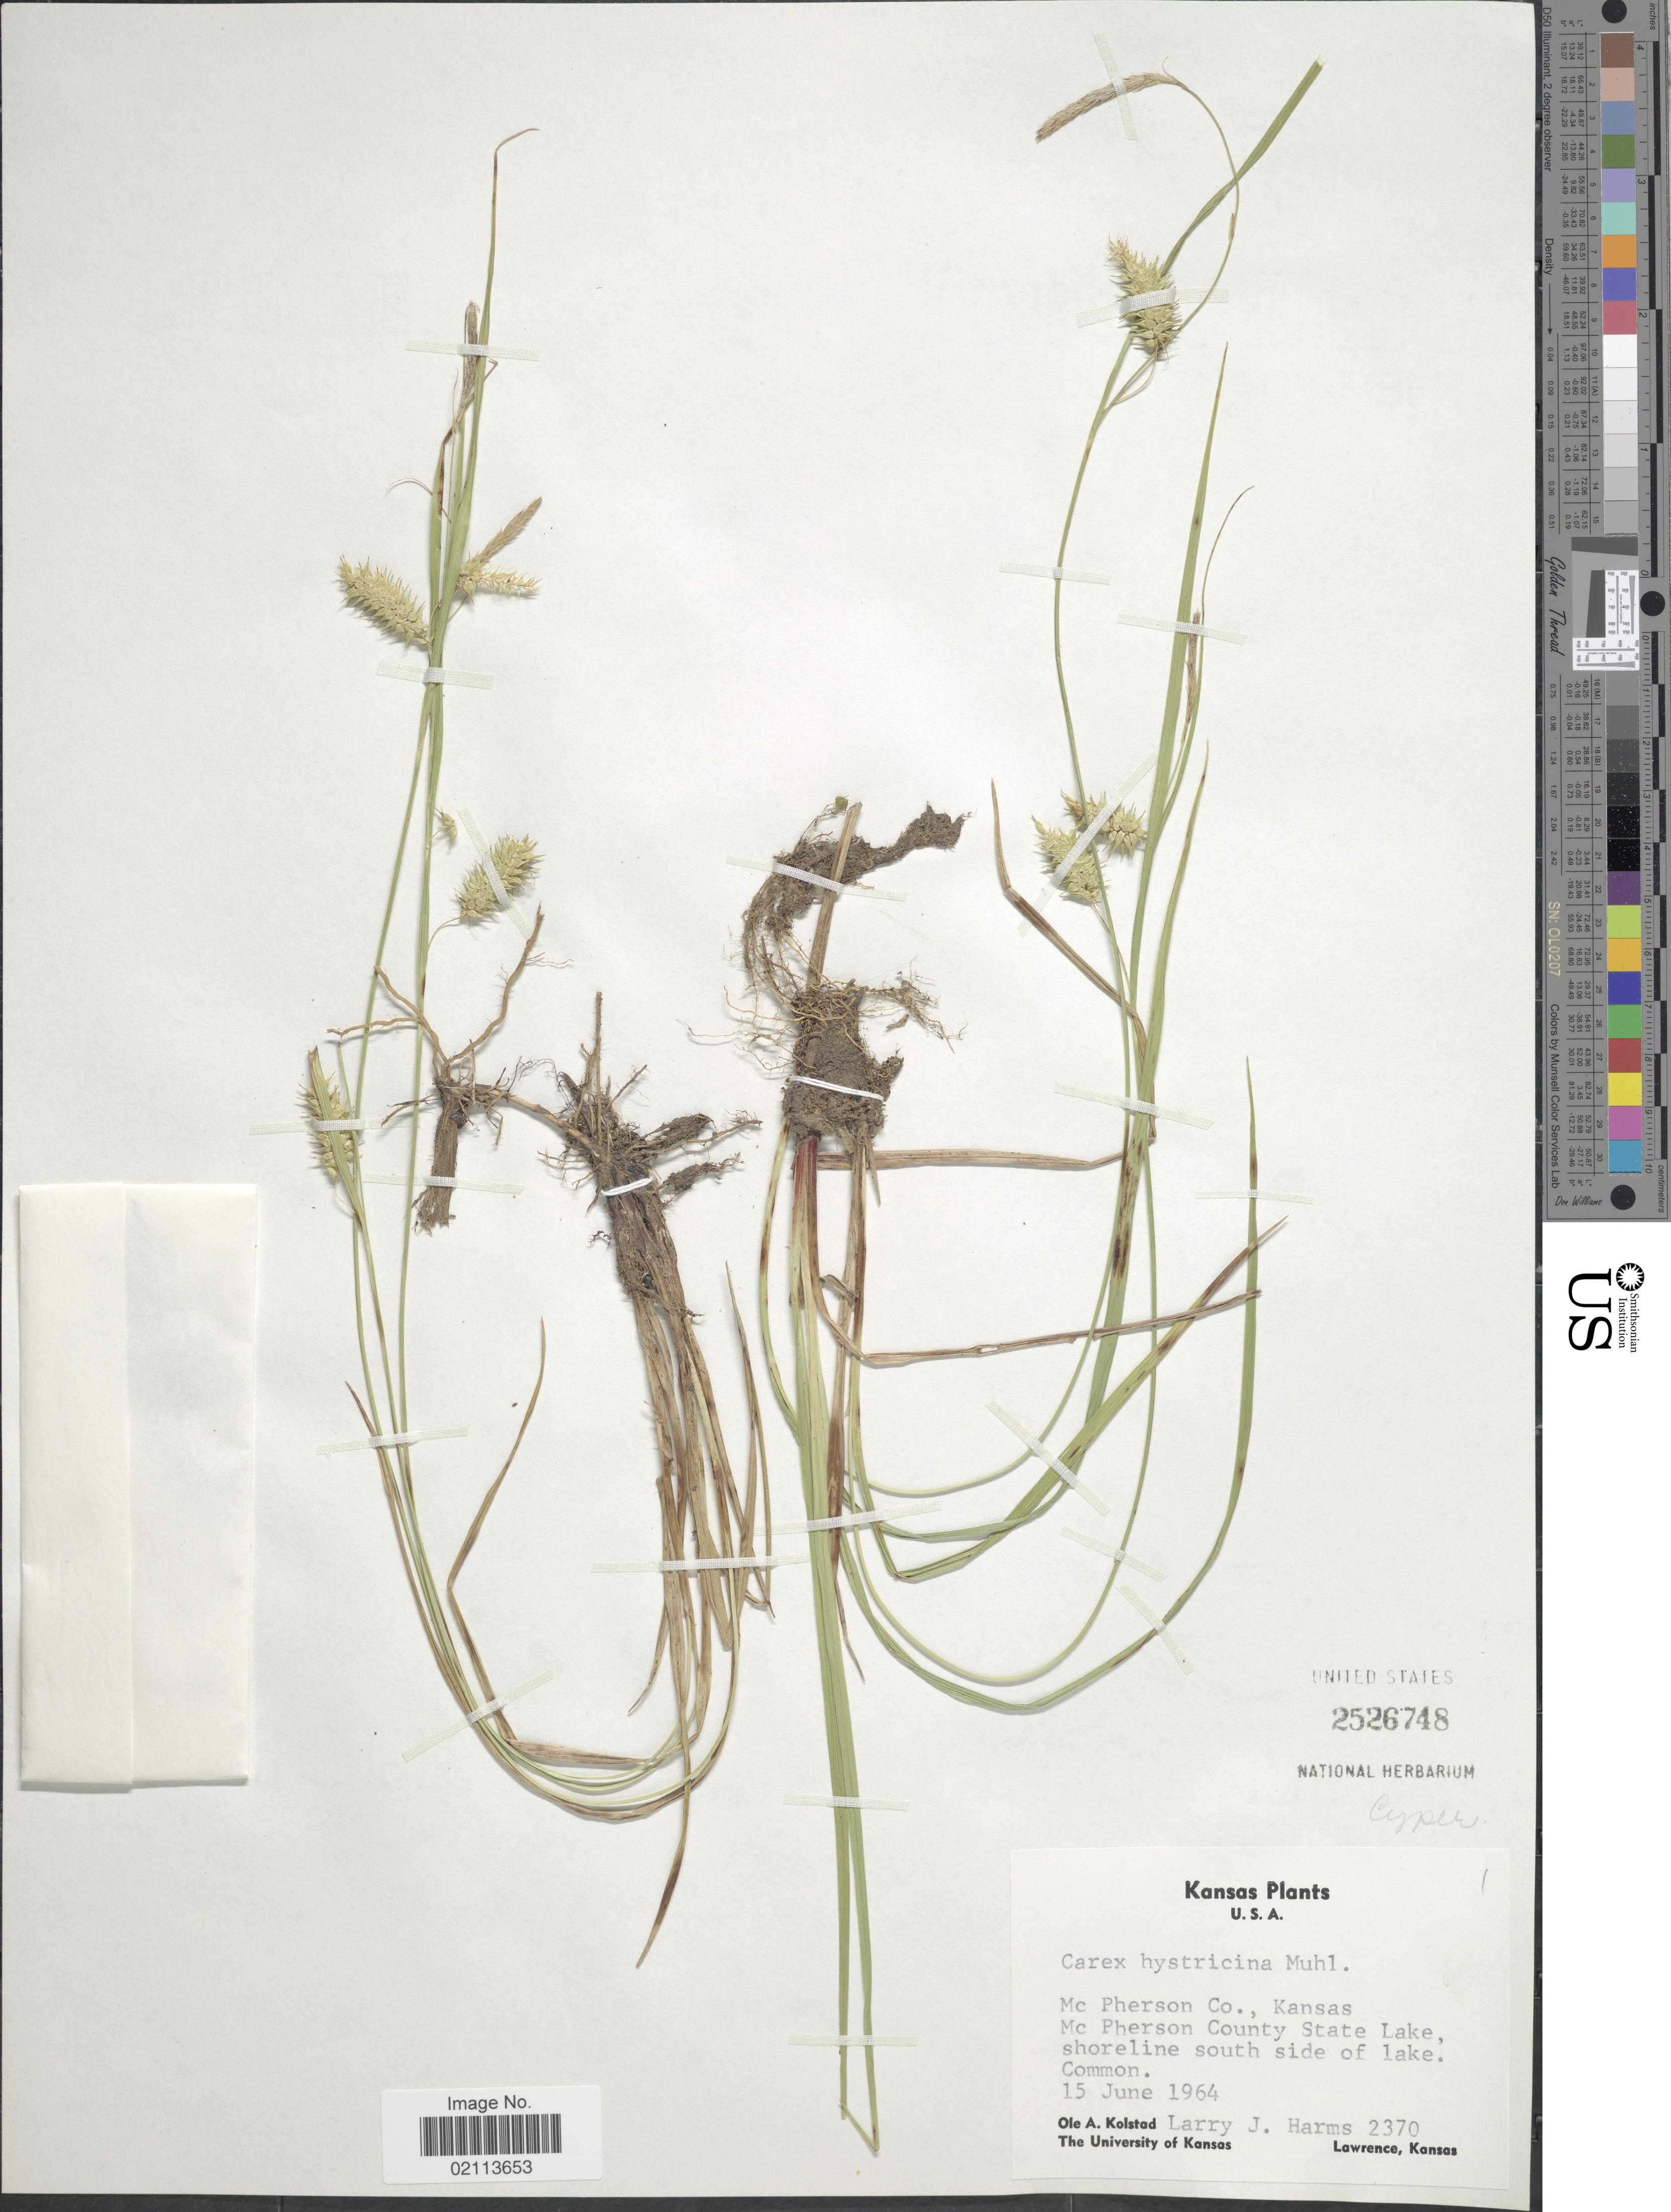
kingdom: Plantae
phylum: Tracheophyta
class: Liliopsida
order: Poales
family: Cyperaceae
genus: Carex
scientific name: Carex hystericina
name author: Muhl. ex Willd.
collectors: O. Kolstad & L. Harms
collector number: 2370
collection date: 1964-06-15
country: United States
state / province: Kansas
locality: Mc Pherson Co., Mc Pherson County State Lake, shoreline south side of lake. Common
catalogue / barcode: US 2526748